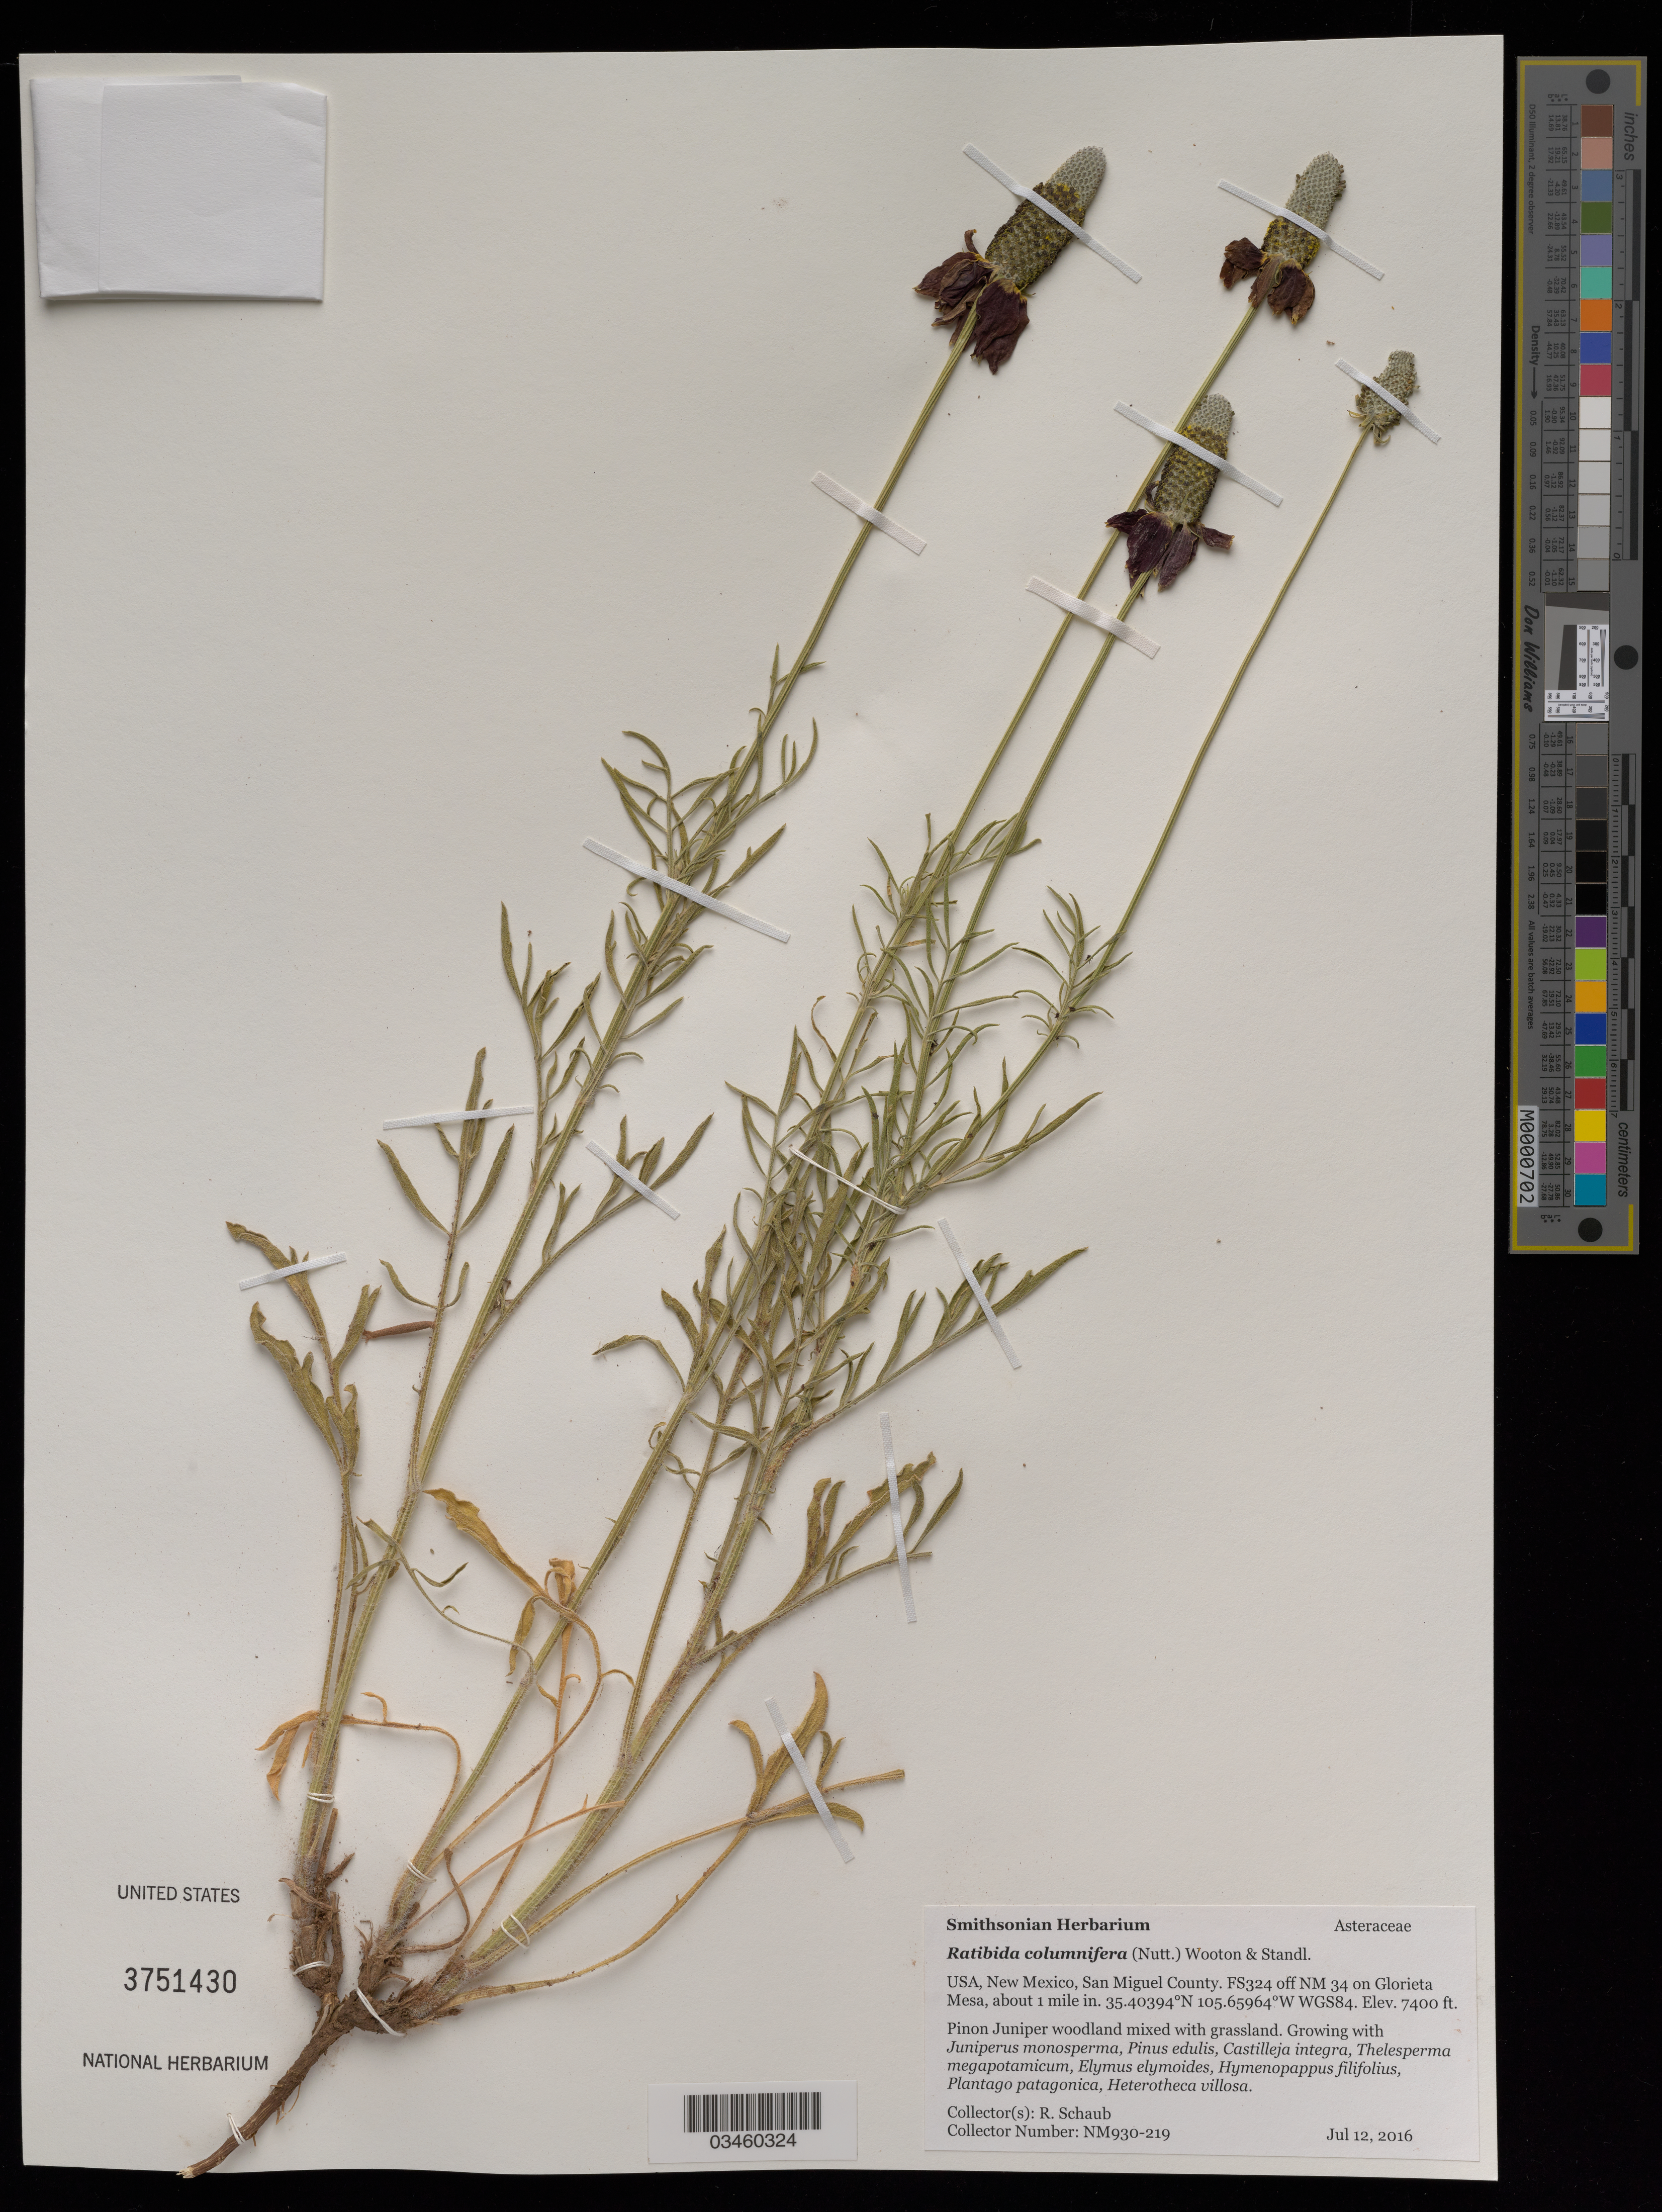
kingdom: Plantae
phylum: Tracheophyta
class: Magnoliopsida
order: Asterales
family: Asteraceae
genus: Ratibida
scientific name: Ratibida columnifera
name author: (Nutt.) Wooton & Standl.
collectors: R. Schaub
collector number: NM930-219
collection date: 2016-07-12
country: United States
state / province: New Mexico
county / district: San Miguel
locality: FS 324 off NM 34 on Glorieta Mesa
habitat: Pinon Juniper woodland mixed with grassland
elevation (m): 2256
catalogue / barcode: US 3751430